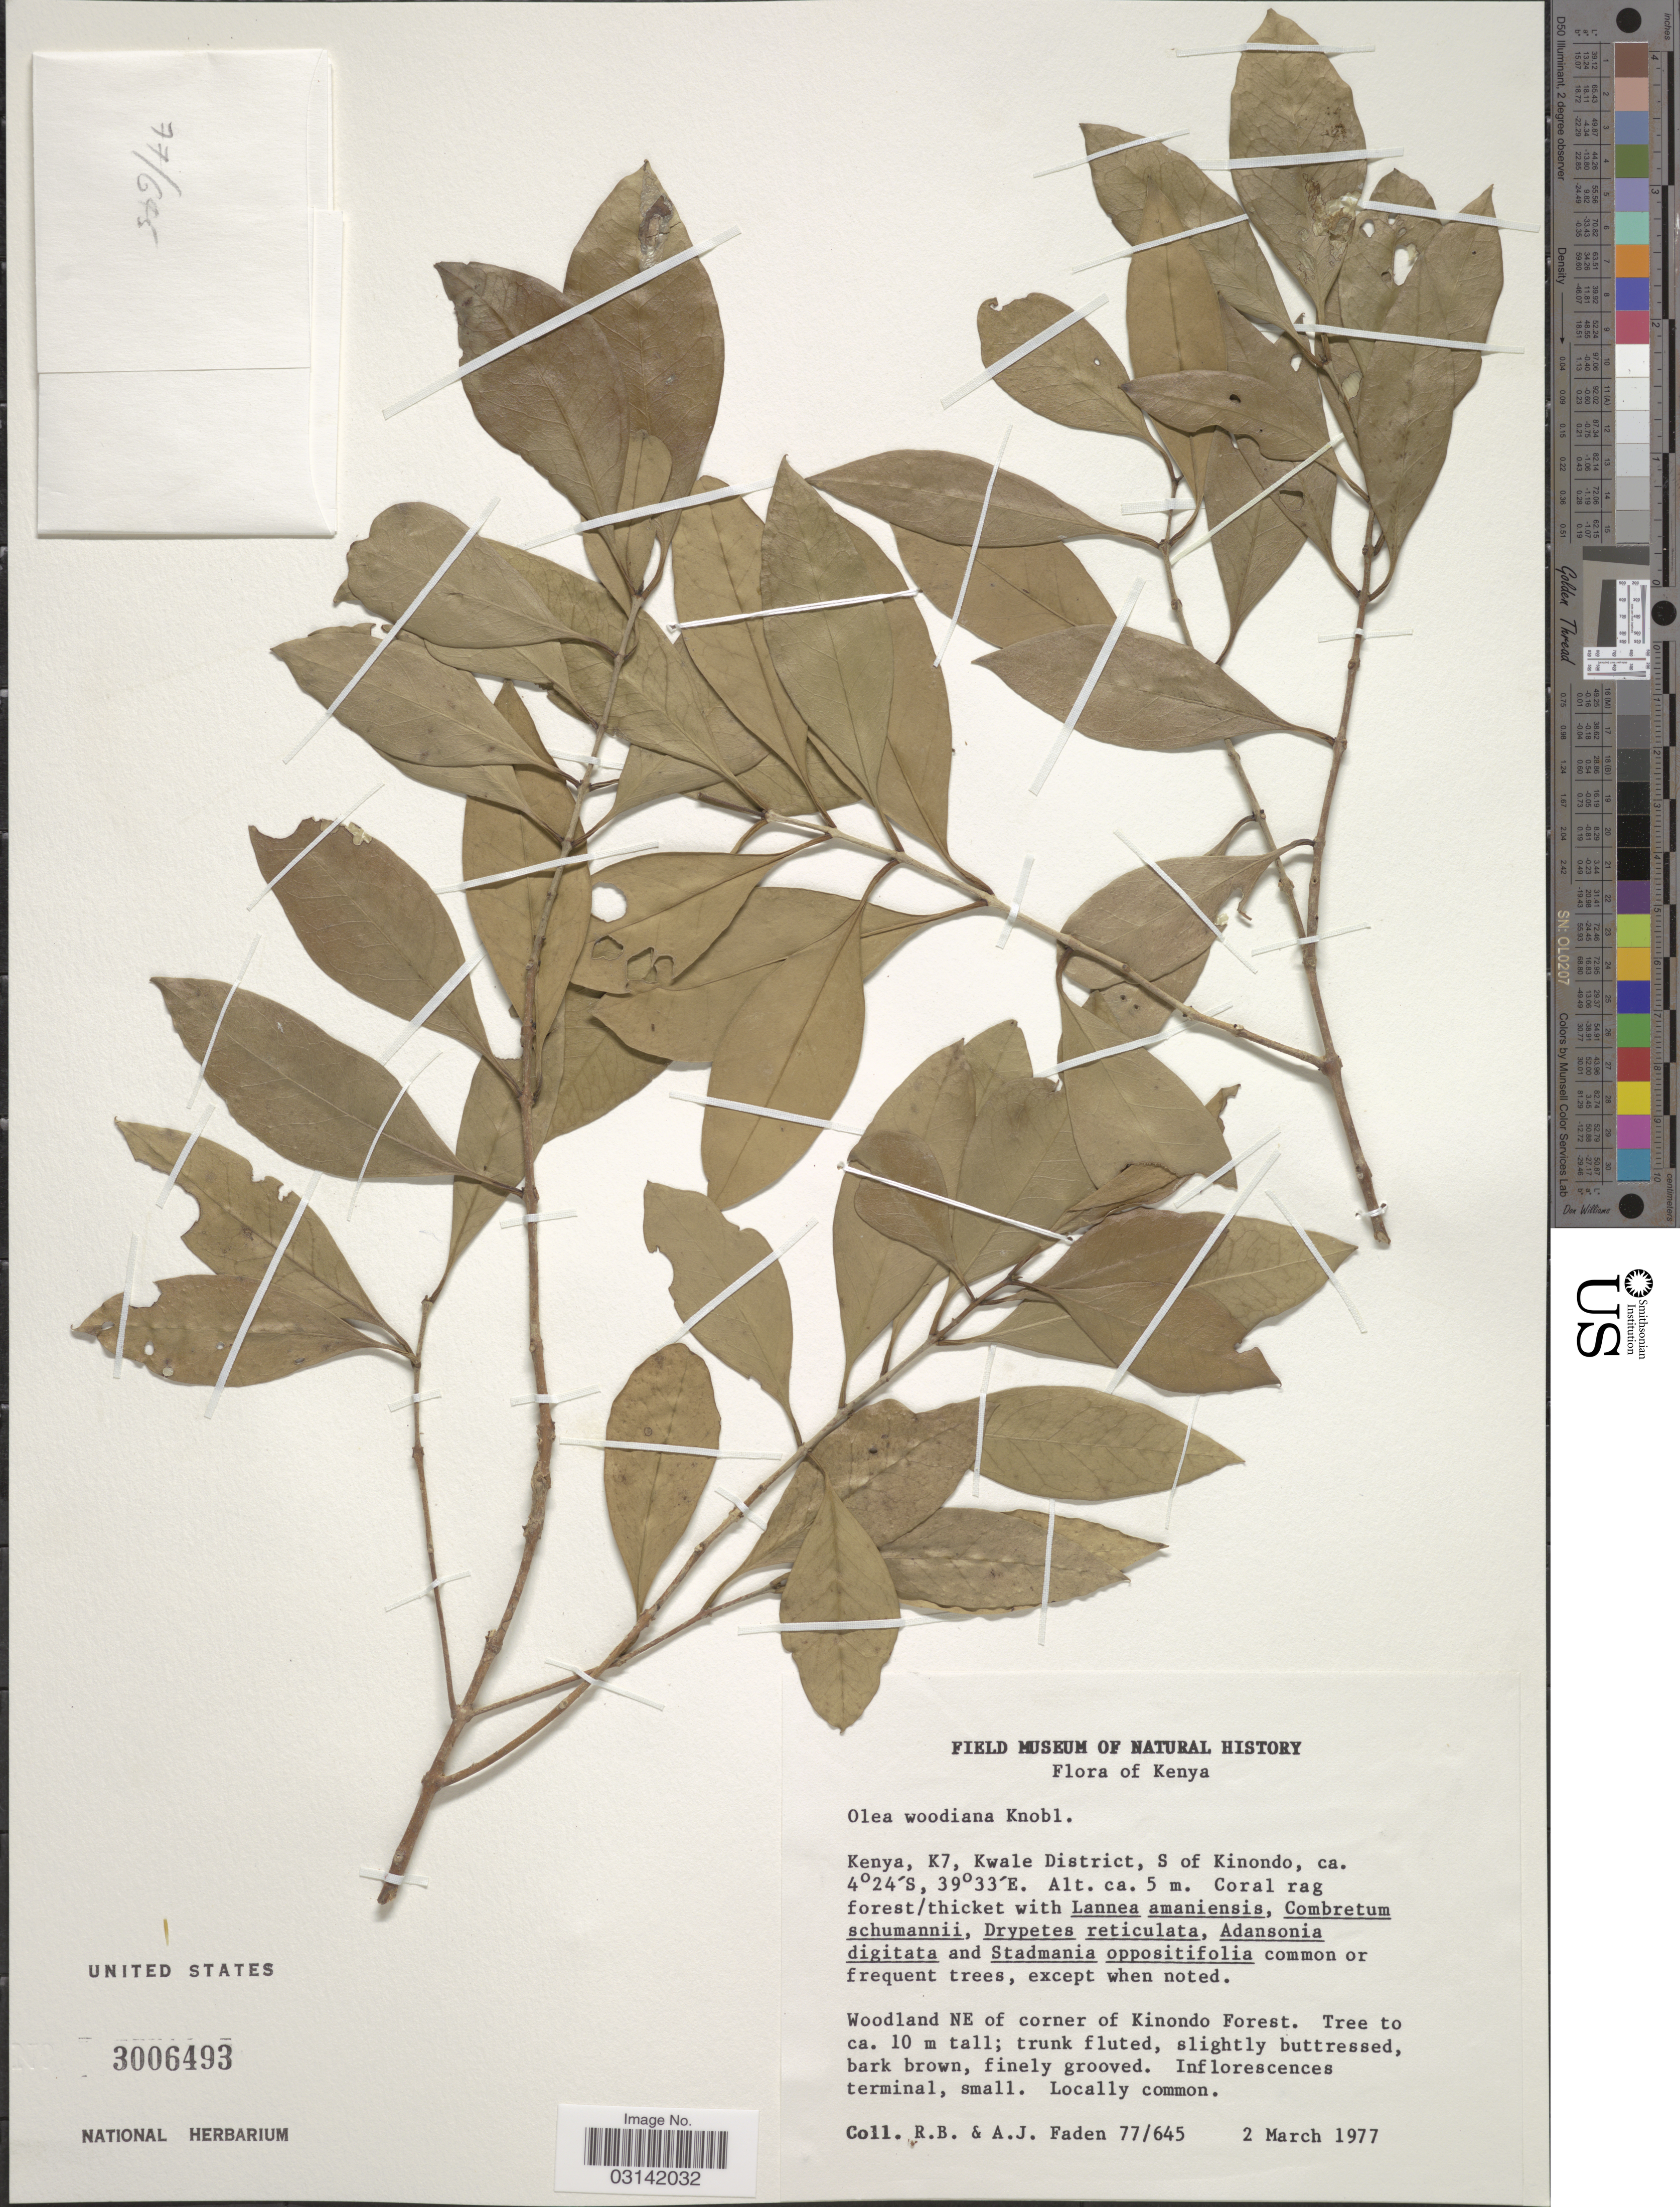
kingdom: Plantae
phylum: Tracheophyta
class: Magnoliopsida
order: Lamiales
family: Oleaceae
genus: Olea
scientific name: Olea woodiana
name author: Knobl.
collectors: R. B. Faden & A. J. Faden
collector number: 77/645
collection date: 1977-03-02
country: Kenya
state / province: Kwale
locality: K7, Kwale District, S of Kinondo, Woodland NE of corner of Kinondo Forest.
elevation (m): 5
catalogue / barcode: US 3006493